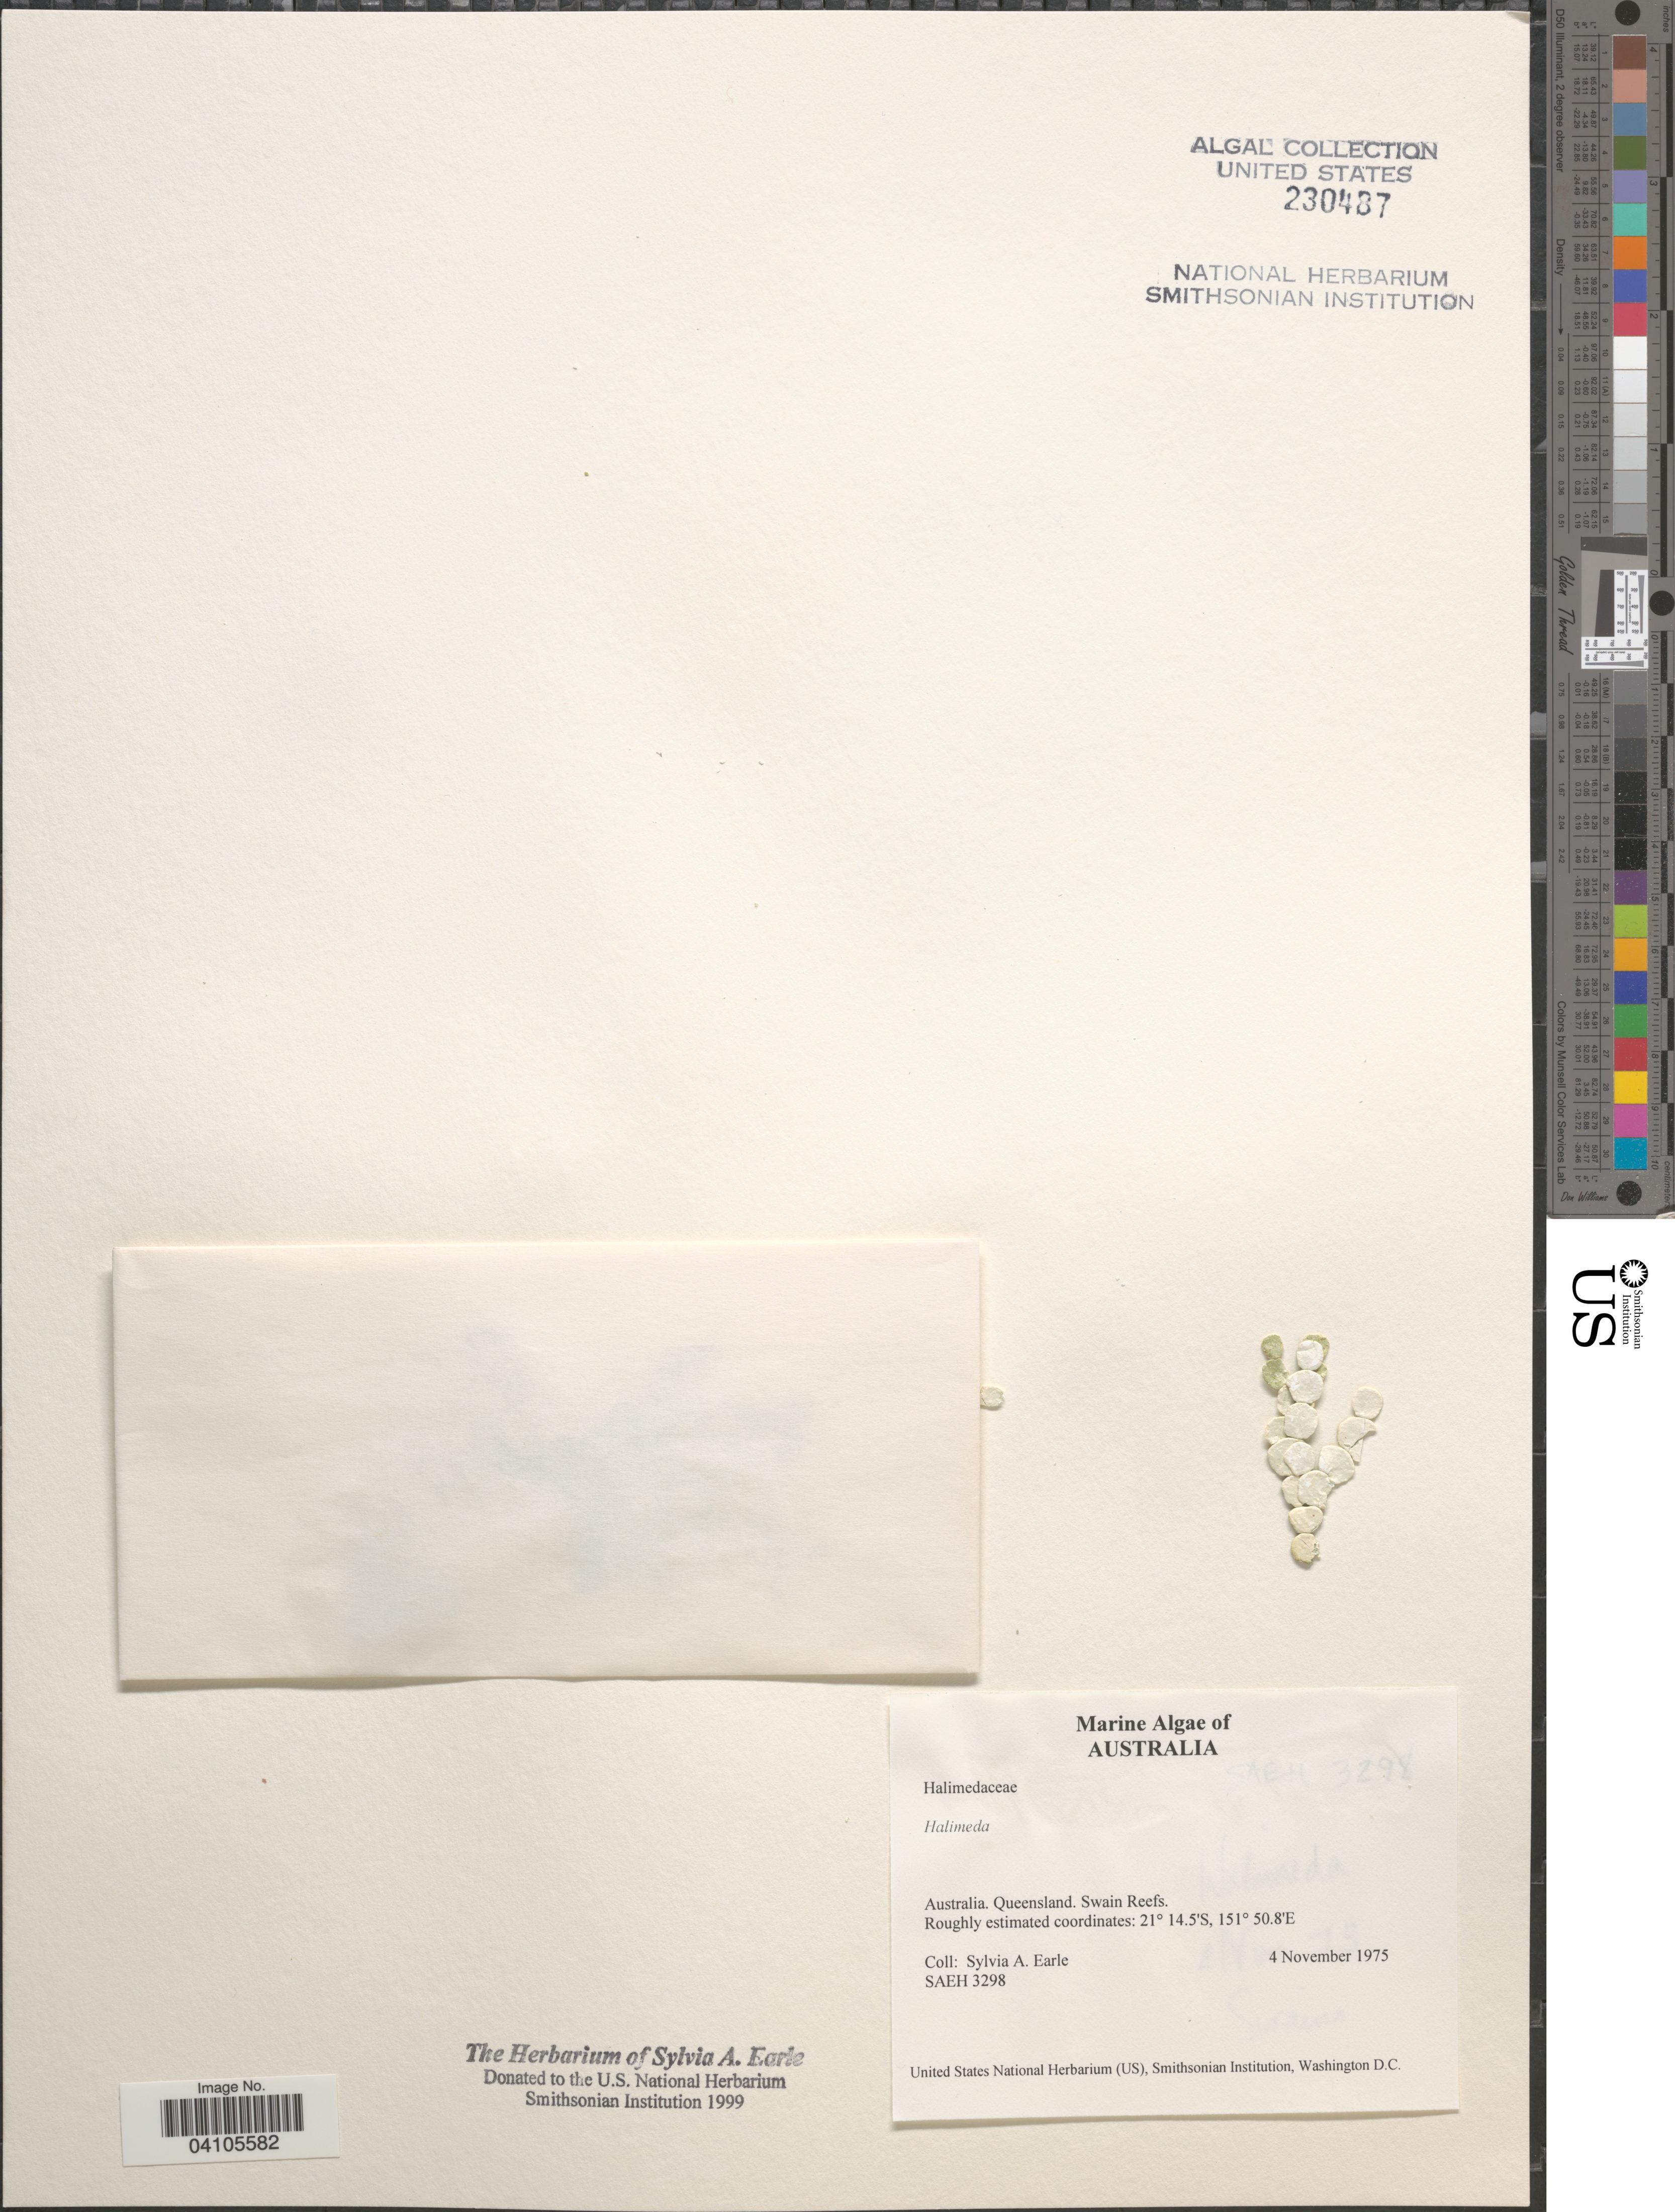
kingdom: Plantae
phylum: Chlorophyta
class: Ulvophyceae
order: Bryopsidales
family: Halimedaceae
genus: Halimeda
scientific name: Halimeda sp.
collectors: S. A. Earle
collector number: SAEH 3298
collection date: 1975-11-04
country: Australia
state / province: Queensland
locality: Swain Reefs.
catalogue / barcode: US 230487